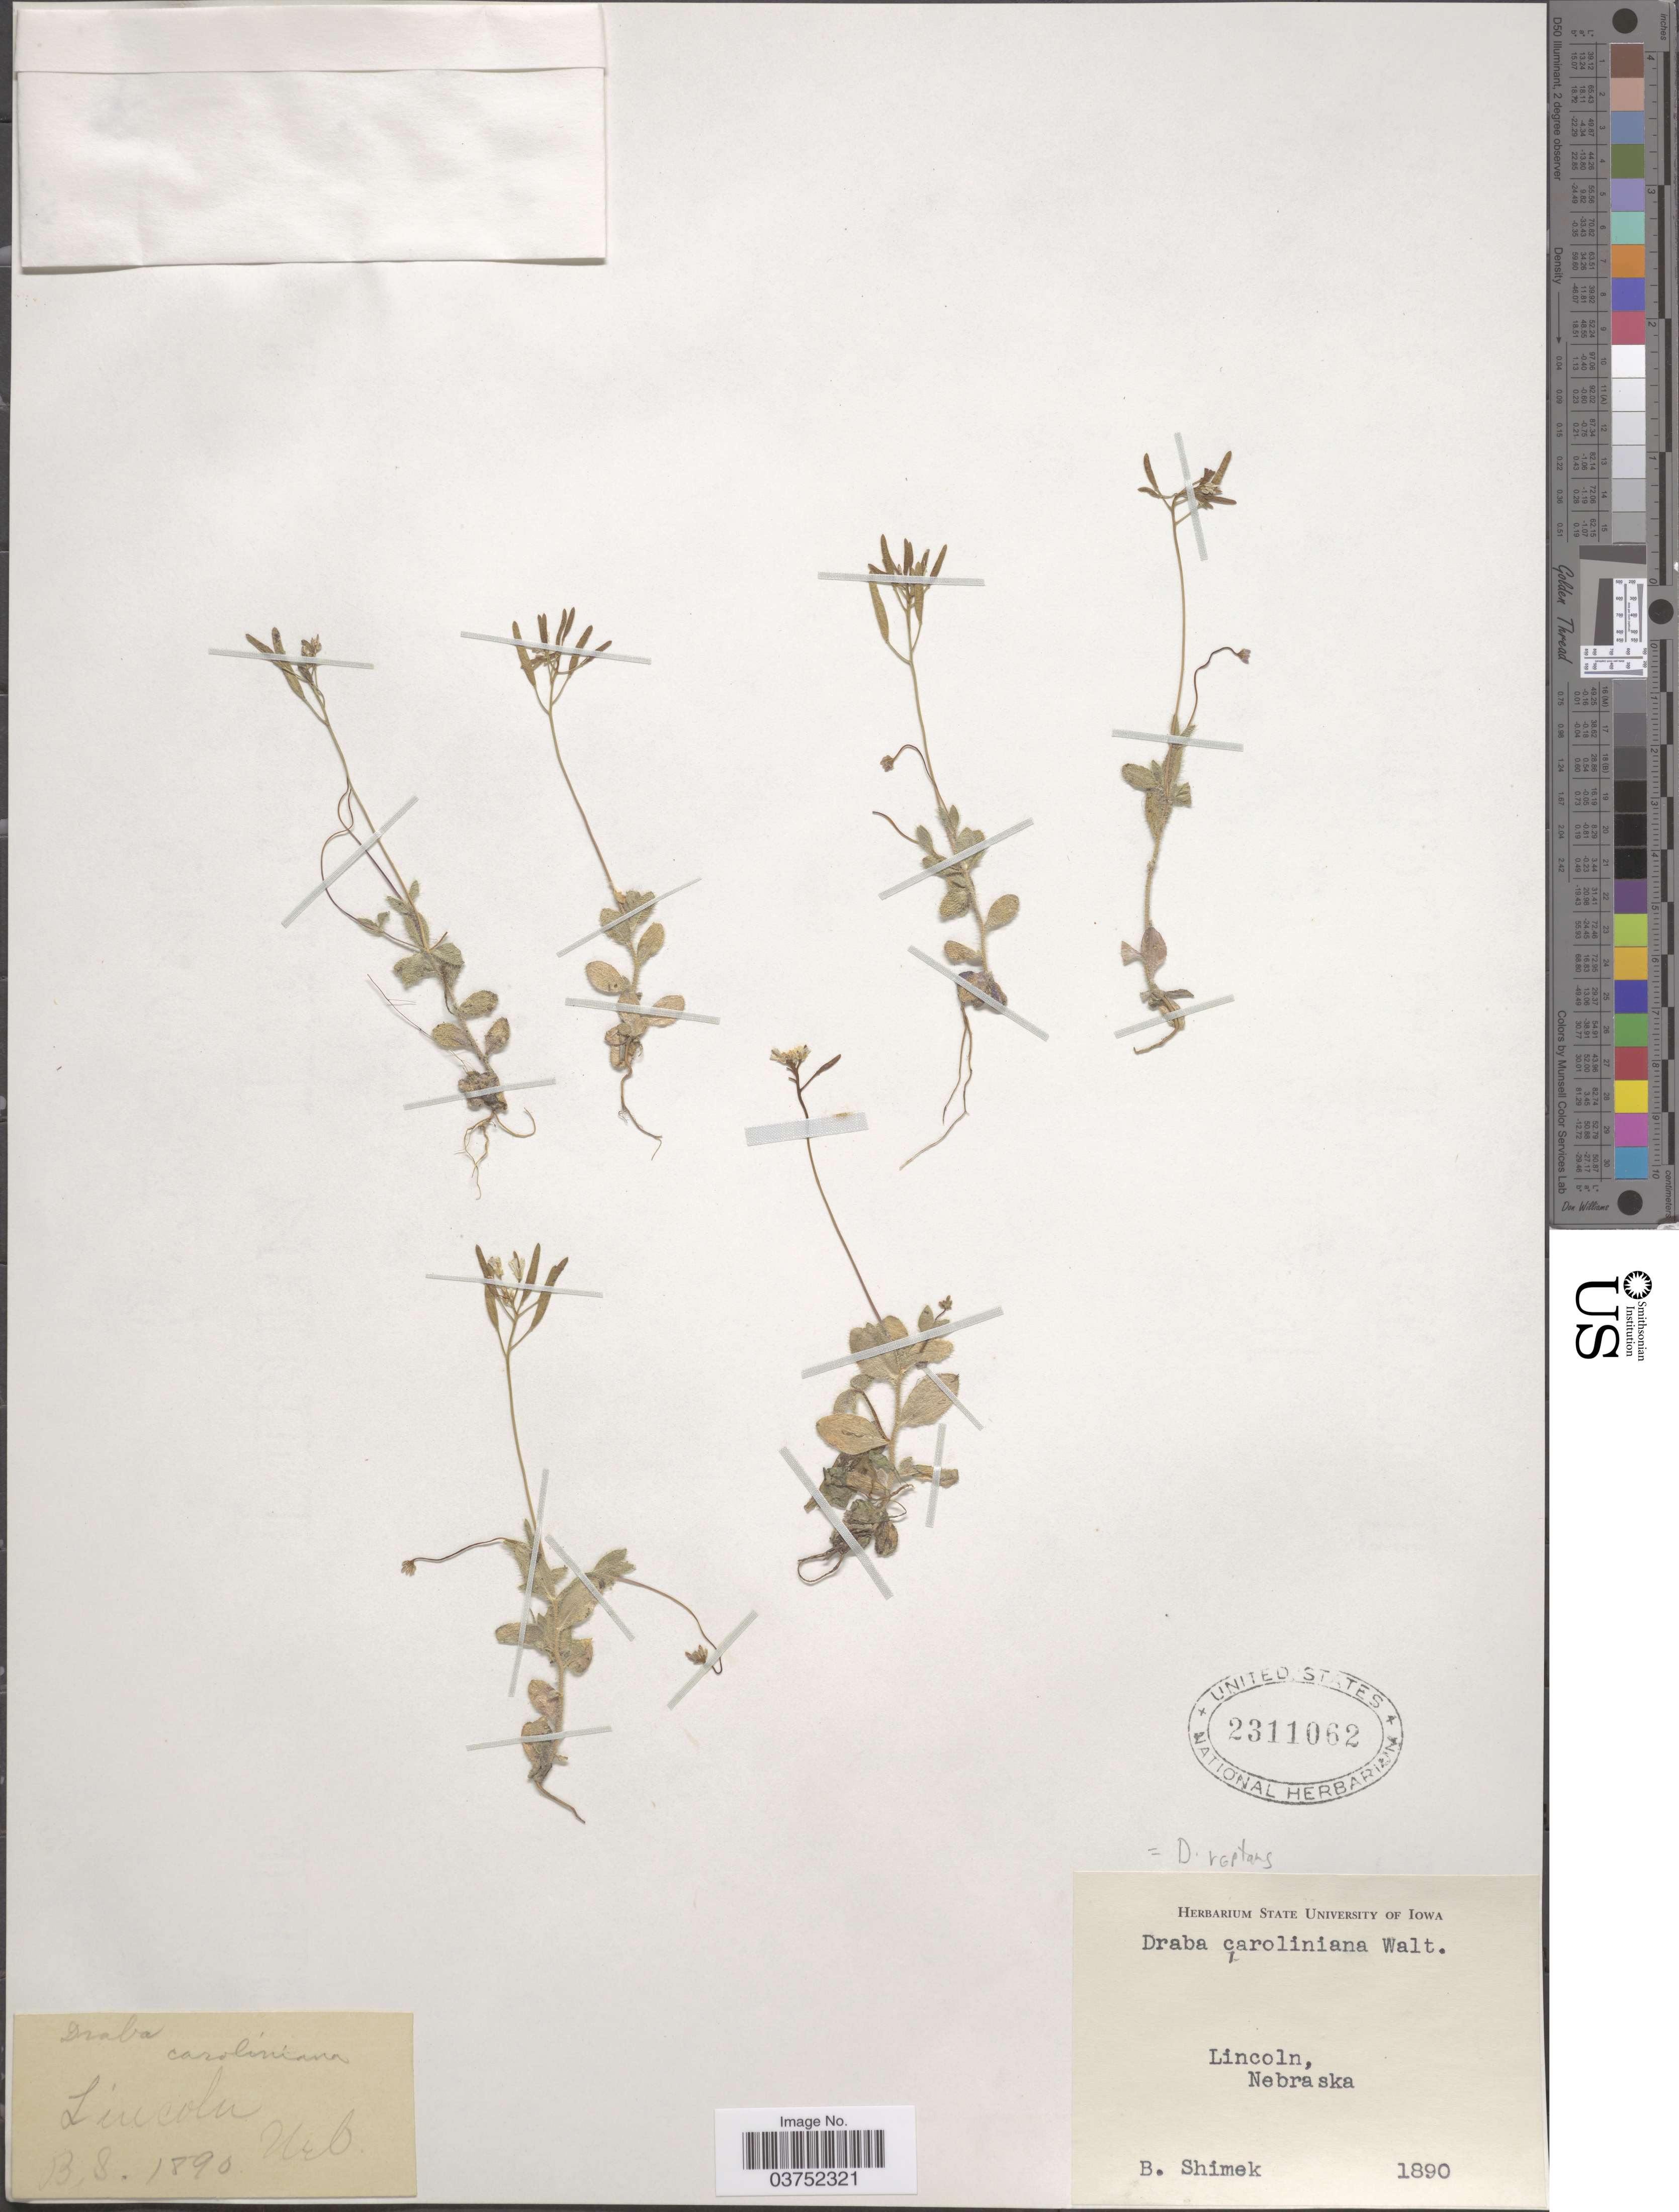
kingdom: Plantae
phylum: Tracheophyta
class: Magnoliopsida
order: Brassicales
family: Brassicaceae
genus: Draba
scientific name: Draba reptans f. micrantha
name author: (Nutt. ex Torr. & A. Gray) C.L. Hitchc.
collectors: B. Shimek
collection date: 1890-08-13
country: United States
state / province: Nebraska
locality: Lincoln.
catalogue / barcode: US 2311062